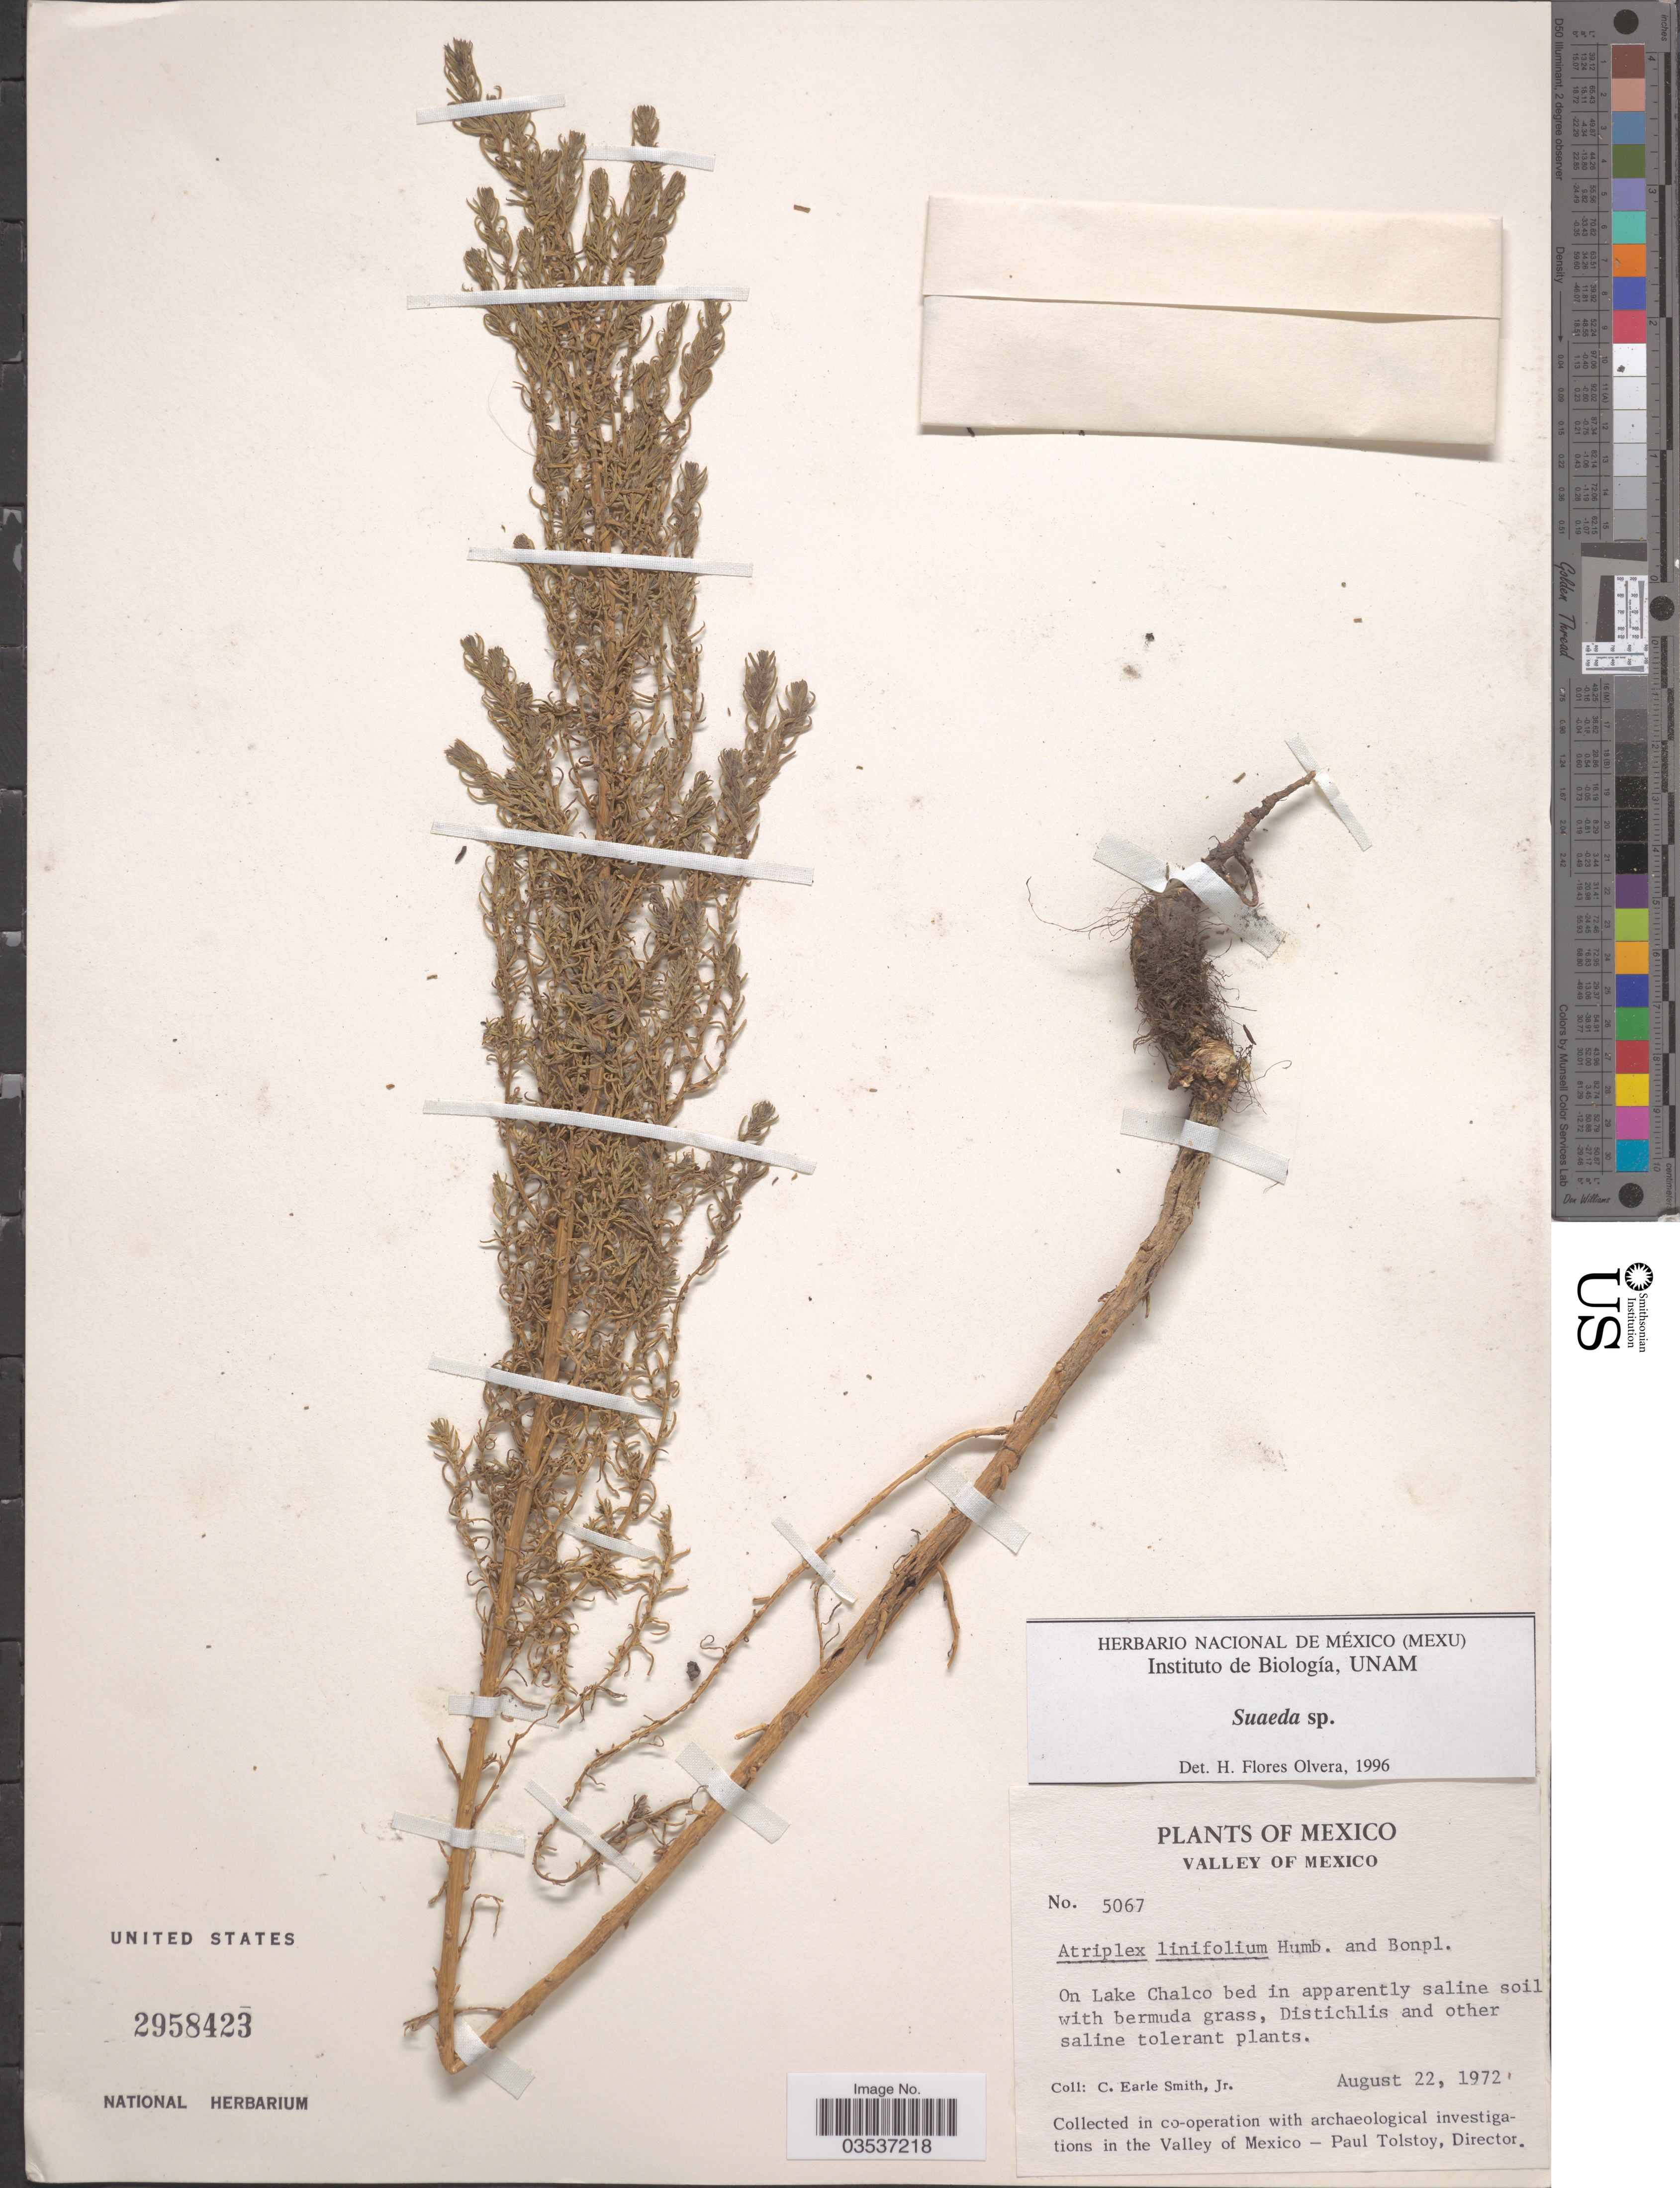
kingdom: Plantae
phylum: Tracheophyta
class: Magnoliopsida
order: Caryophyllales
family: Amaranthaceae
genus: Suaeda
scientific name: Suaeda sp.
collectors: C. E. Smith Jr.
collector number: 5067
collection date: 1972-08-22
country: Mexico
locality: Valley of Mexico. On Lake Chalco bed.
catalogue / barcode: US 2958423